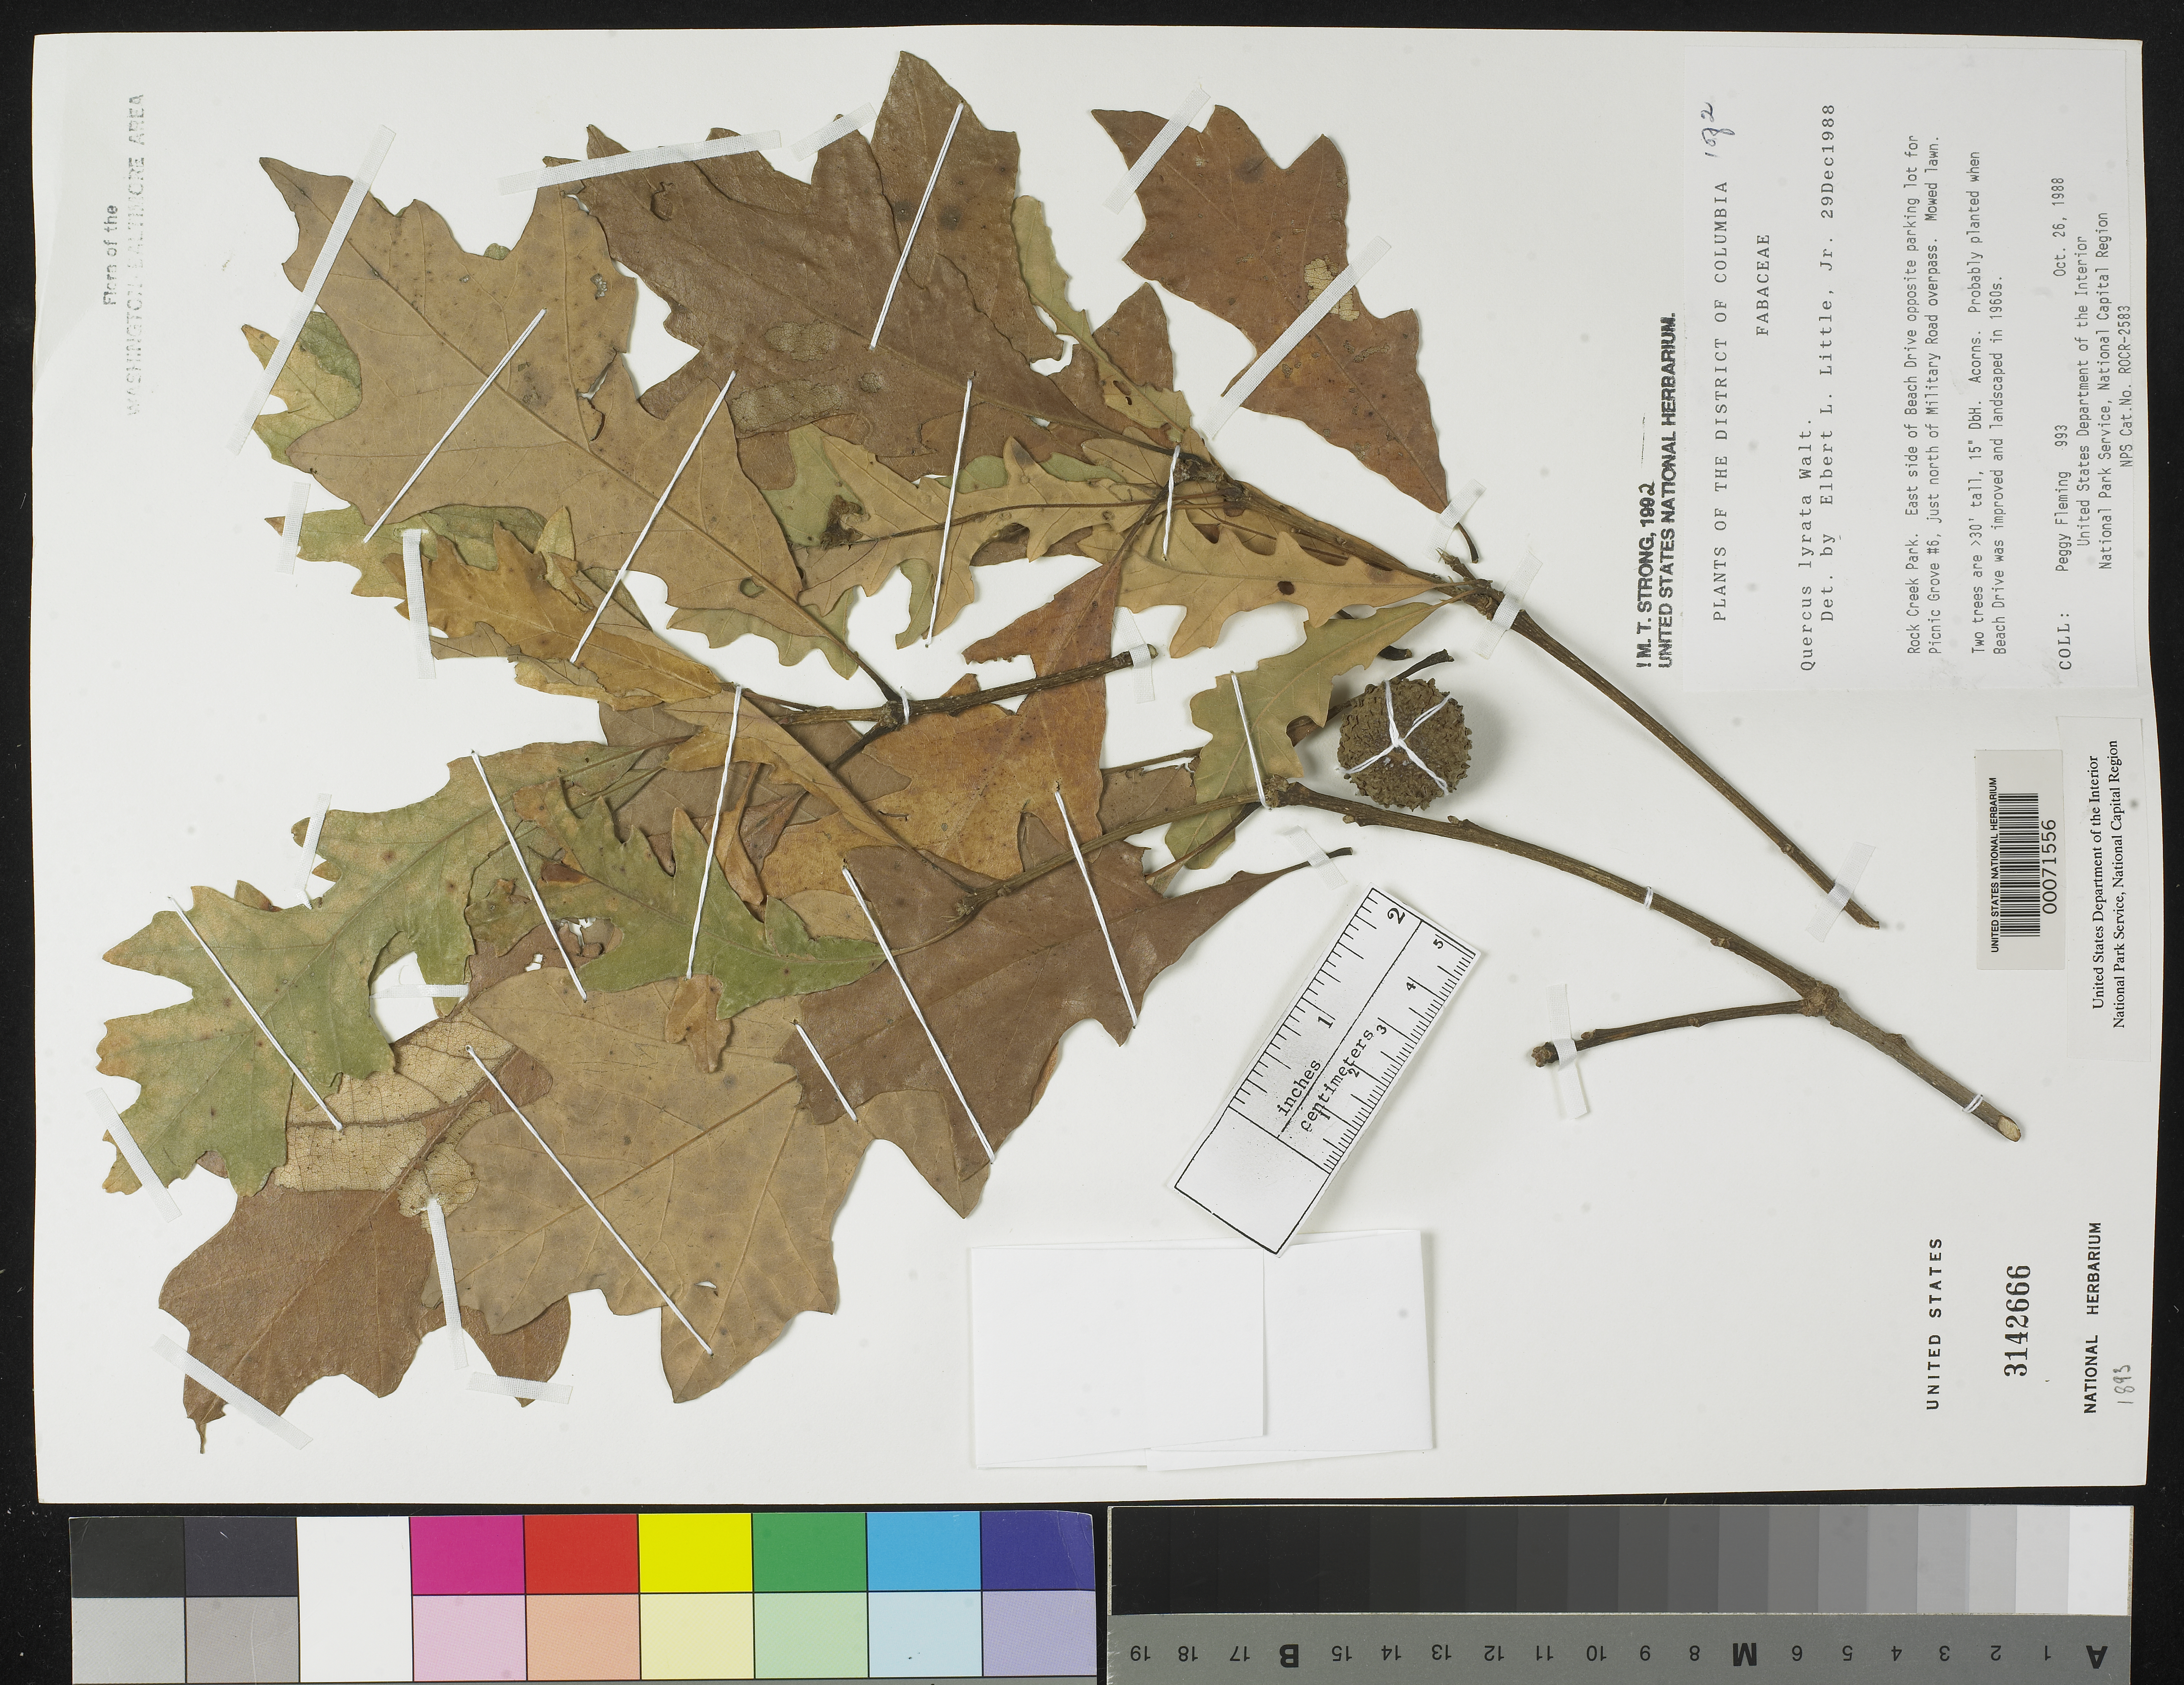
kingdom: Plantae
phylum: Tracheophyta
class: Magnoliopsida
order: Fagales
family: Fagaceae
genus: Quercus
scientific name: Quercus lyrata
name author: Walter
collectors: P. Fleming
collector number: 993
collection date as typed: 26 Oct 1988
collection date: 1988-10-26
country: United States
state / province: District of Columbia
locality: Rock Creek Park, Beach Drive Rock Creek Park and vicinity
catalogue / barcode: US 3142666